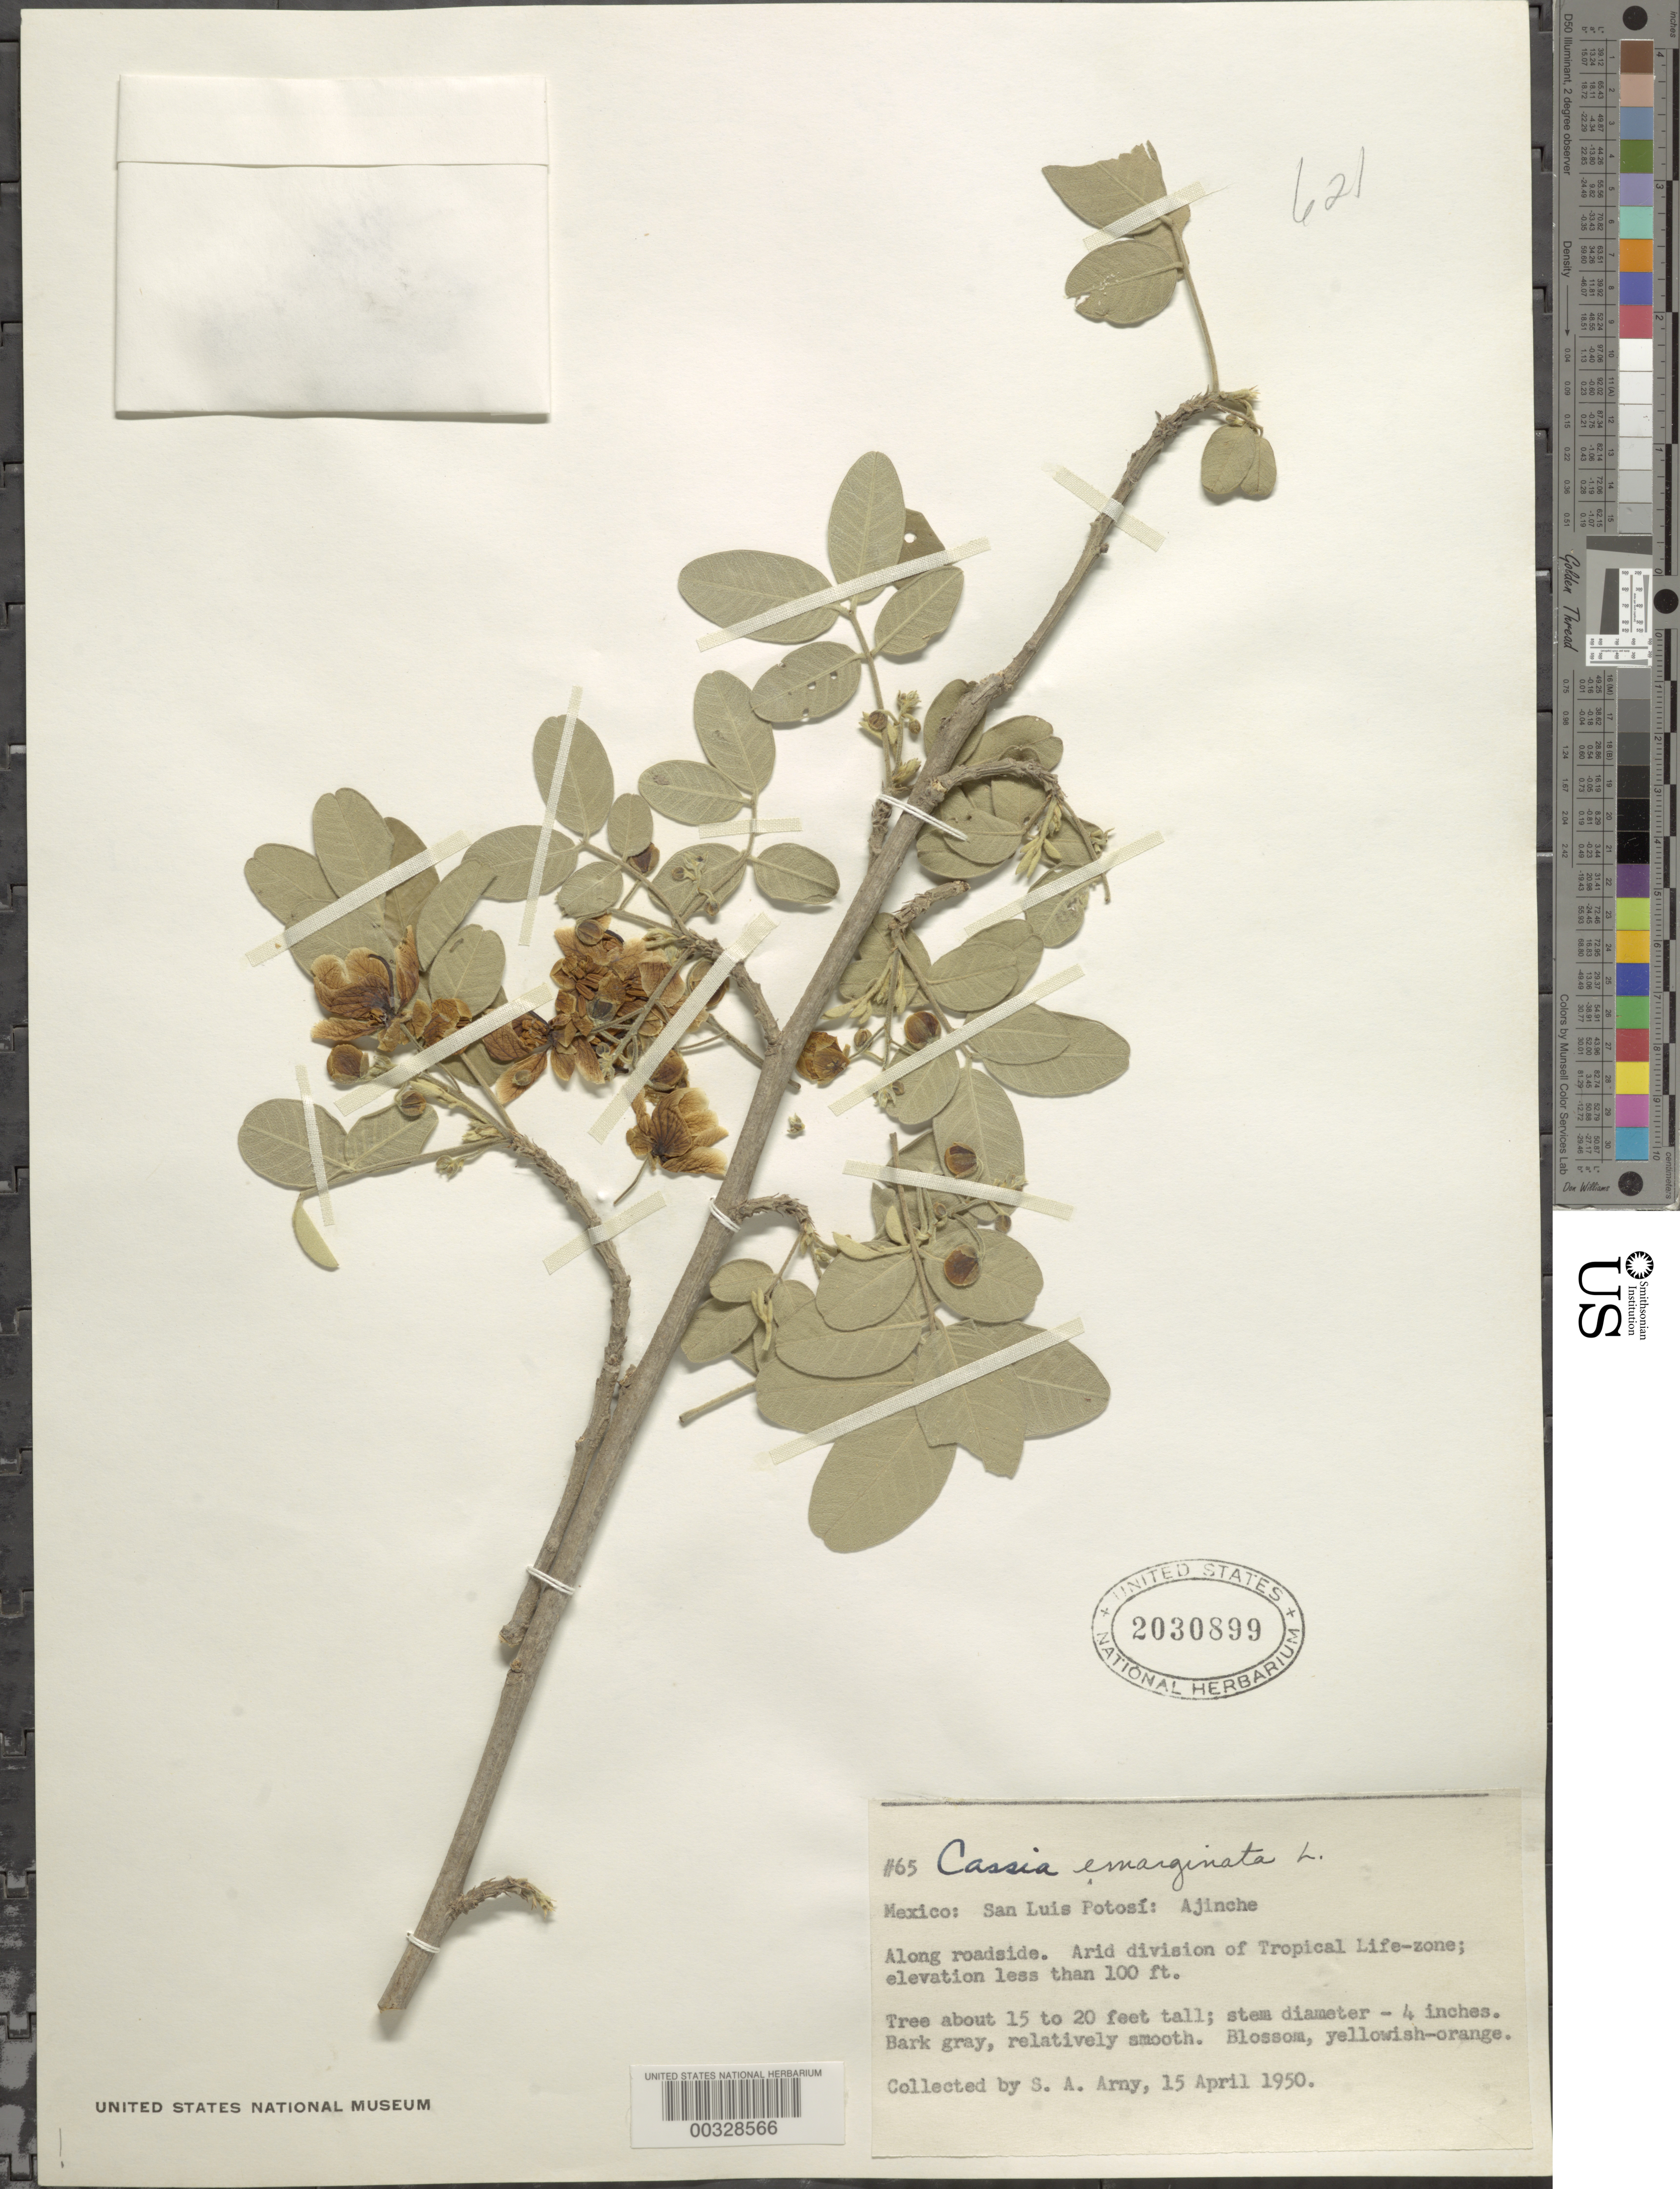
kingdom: Plantae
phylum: Tracheophyta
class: Magnoliopsida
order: Fabales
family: Fabaceae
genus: Senna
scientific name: Senna emarginata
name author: L.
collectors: S. Arny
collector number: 65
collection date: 1950-04-15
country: Mexico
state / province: San Luis Potosí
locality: Mexico: San Luis Potosi: Ajinche.Along roadside.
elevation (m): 30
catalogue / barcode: US 2030899